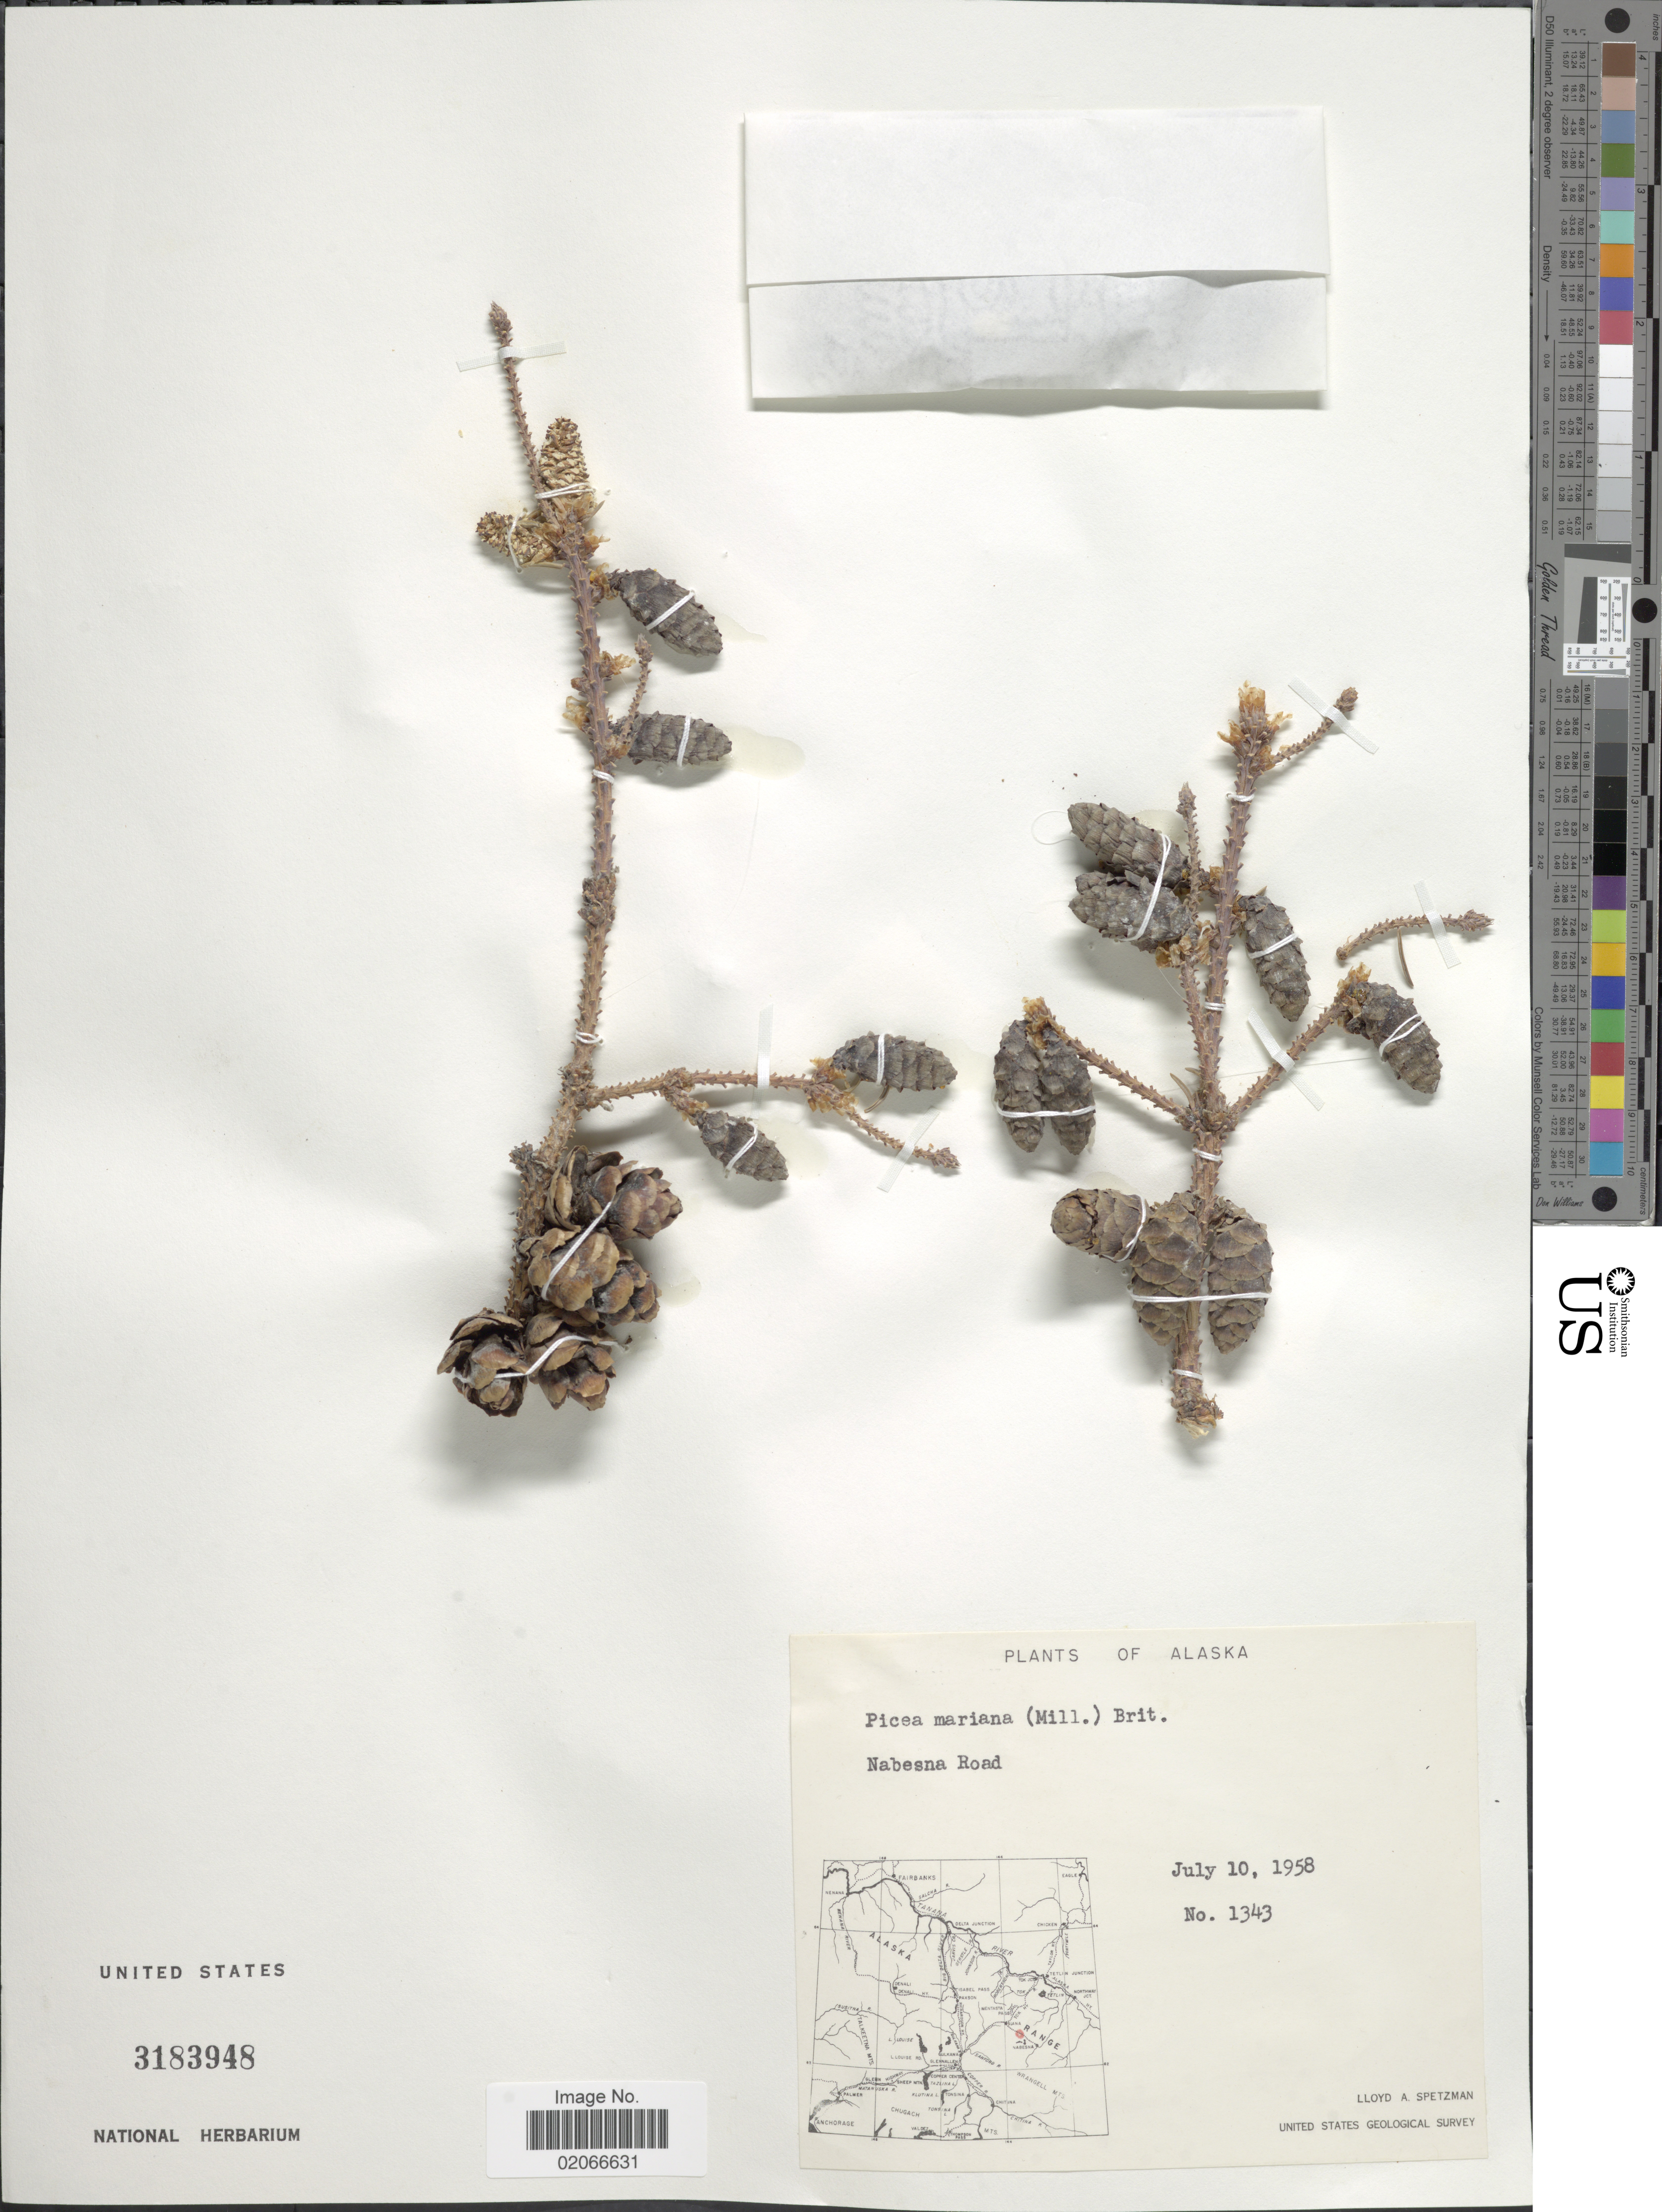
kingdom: Plantae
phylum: Tracheophyta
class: Pinopsida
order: Pinales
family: Pinaceae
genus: Picea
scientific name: Picea mariana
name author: (Mill.) Britton, Stearns & Poggenb.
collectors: L. Spetzman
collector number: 1343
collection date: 1958-07-10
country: United States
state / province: Alaska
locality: Nabesna Road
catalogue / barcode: US 3183948